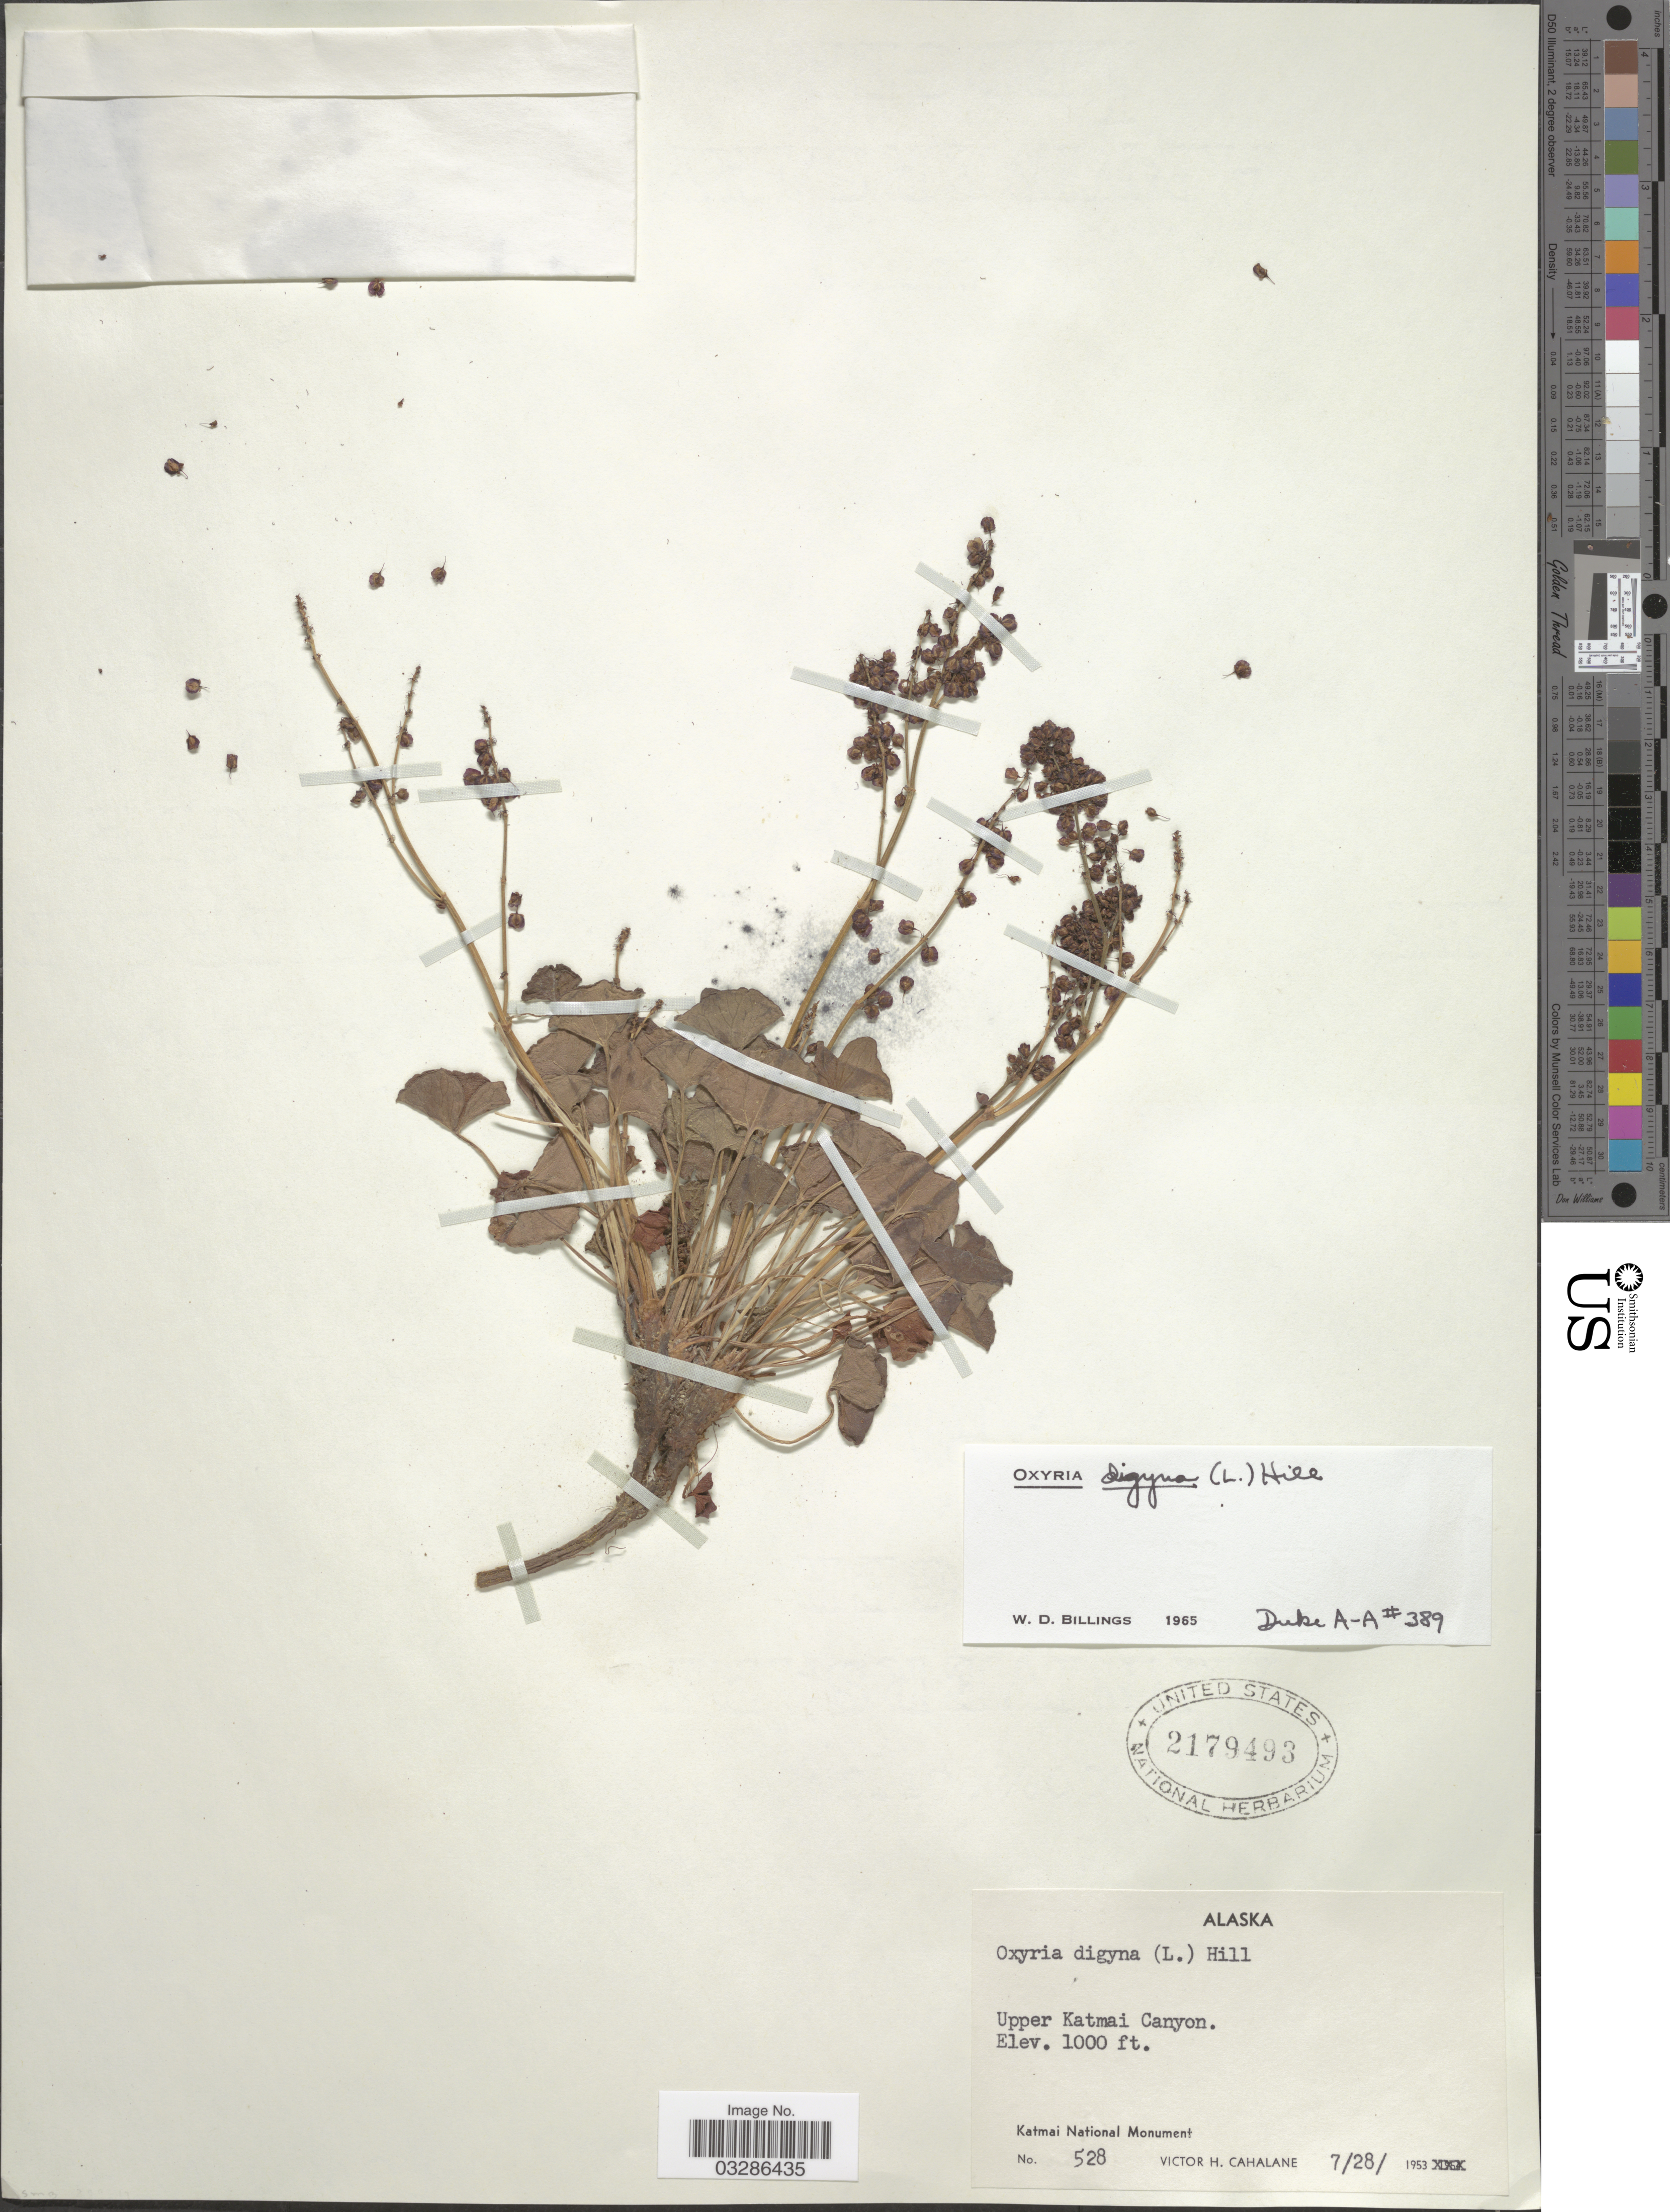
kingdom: Plantae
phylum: Tracheophyta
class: Magnoliopsida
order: Caryophyllales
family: Polygonaceae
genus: Oxyria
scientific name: Oxyria digyna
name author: (L.) Hill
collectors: V. Cahalane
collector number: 528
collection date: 1953-07-28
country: United States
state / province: Alaska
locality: Upper Katmai Canyon. Katmai National Monument.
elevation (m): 305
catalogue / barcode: US 2179493